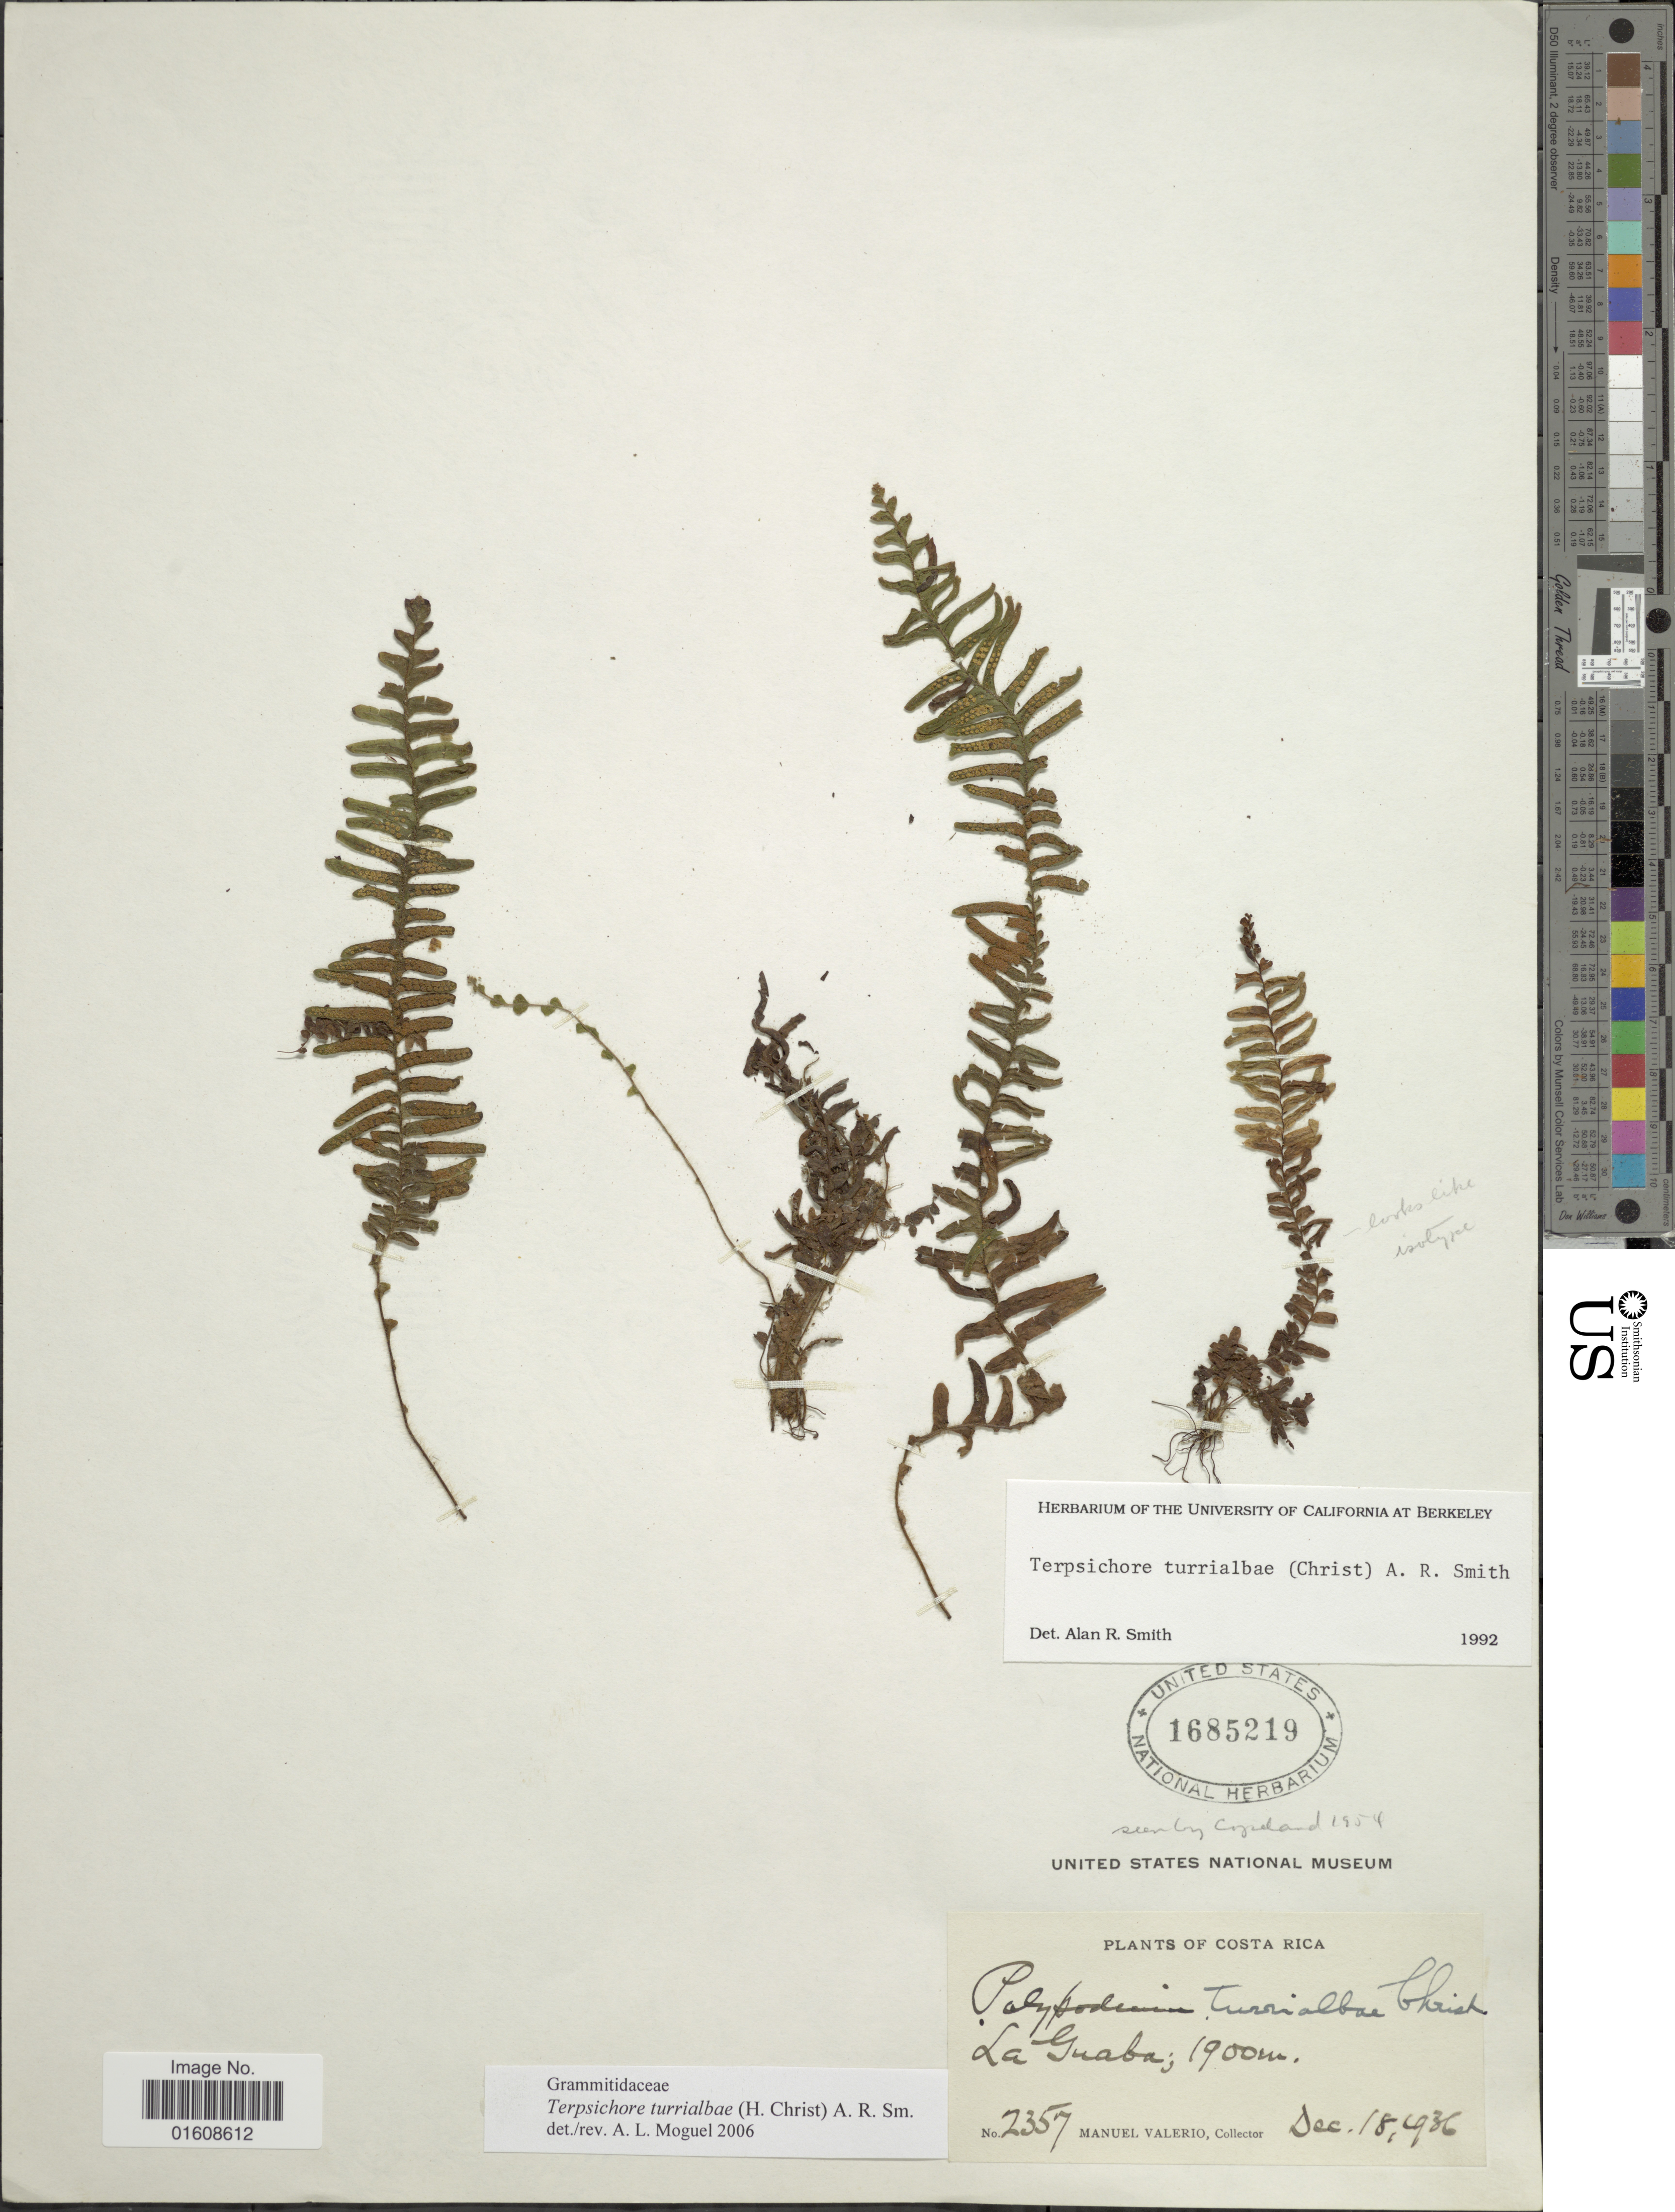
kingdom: Plantae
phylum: Tracheophyta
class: Polypodiopsida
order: Polypodiales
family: Polypodiaceae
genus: Alansmia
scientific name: Alansmia turrialbae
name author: (Christ) Moguel & M. Kessler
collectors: M. Valerio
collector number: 2357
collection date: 1936-12-18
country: Costa Rica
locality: La Guaba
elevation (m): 1900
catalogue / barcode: US 1685219